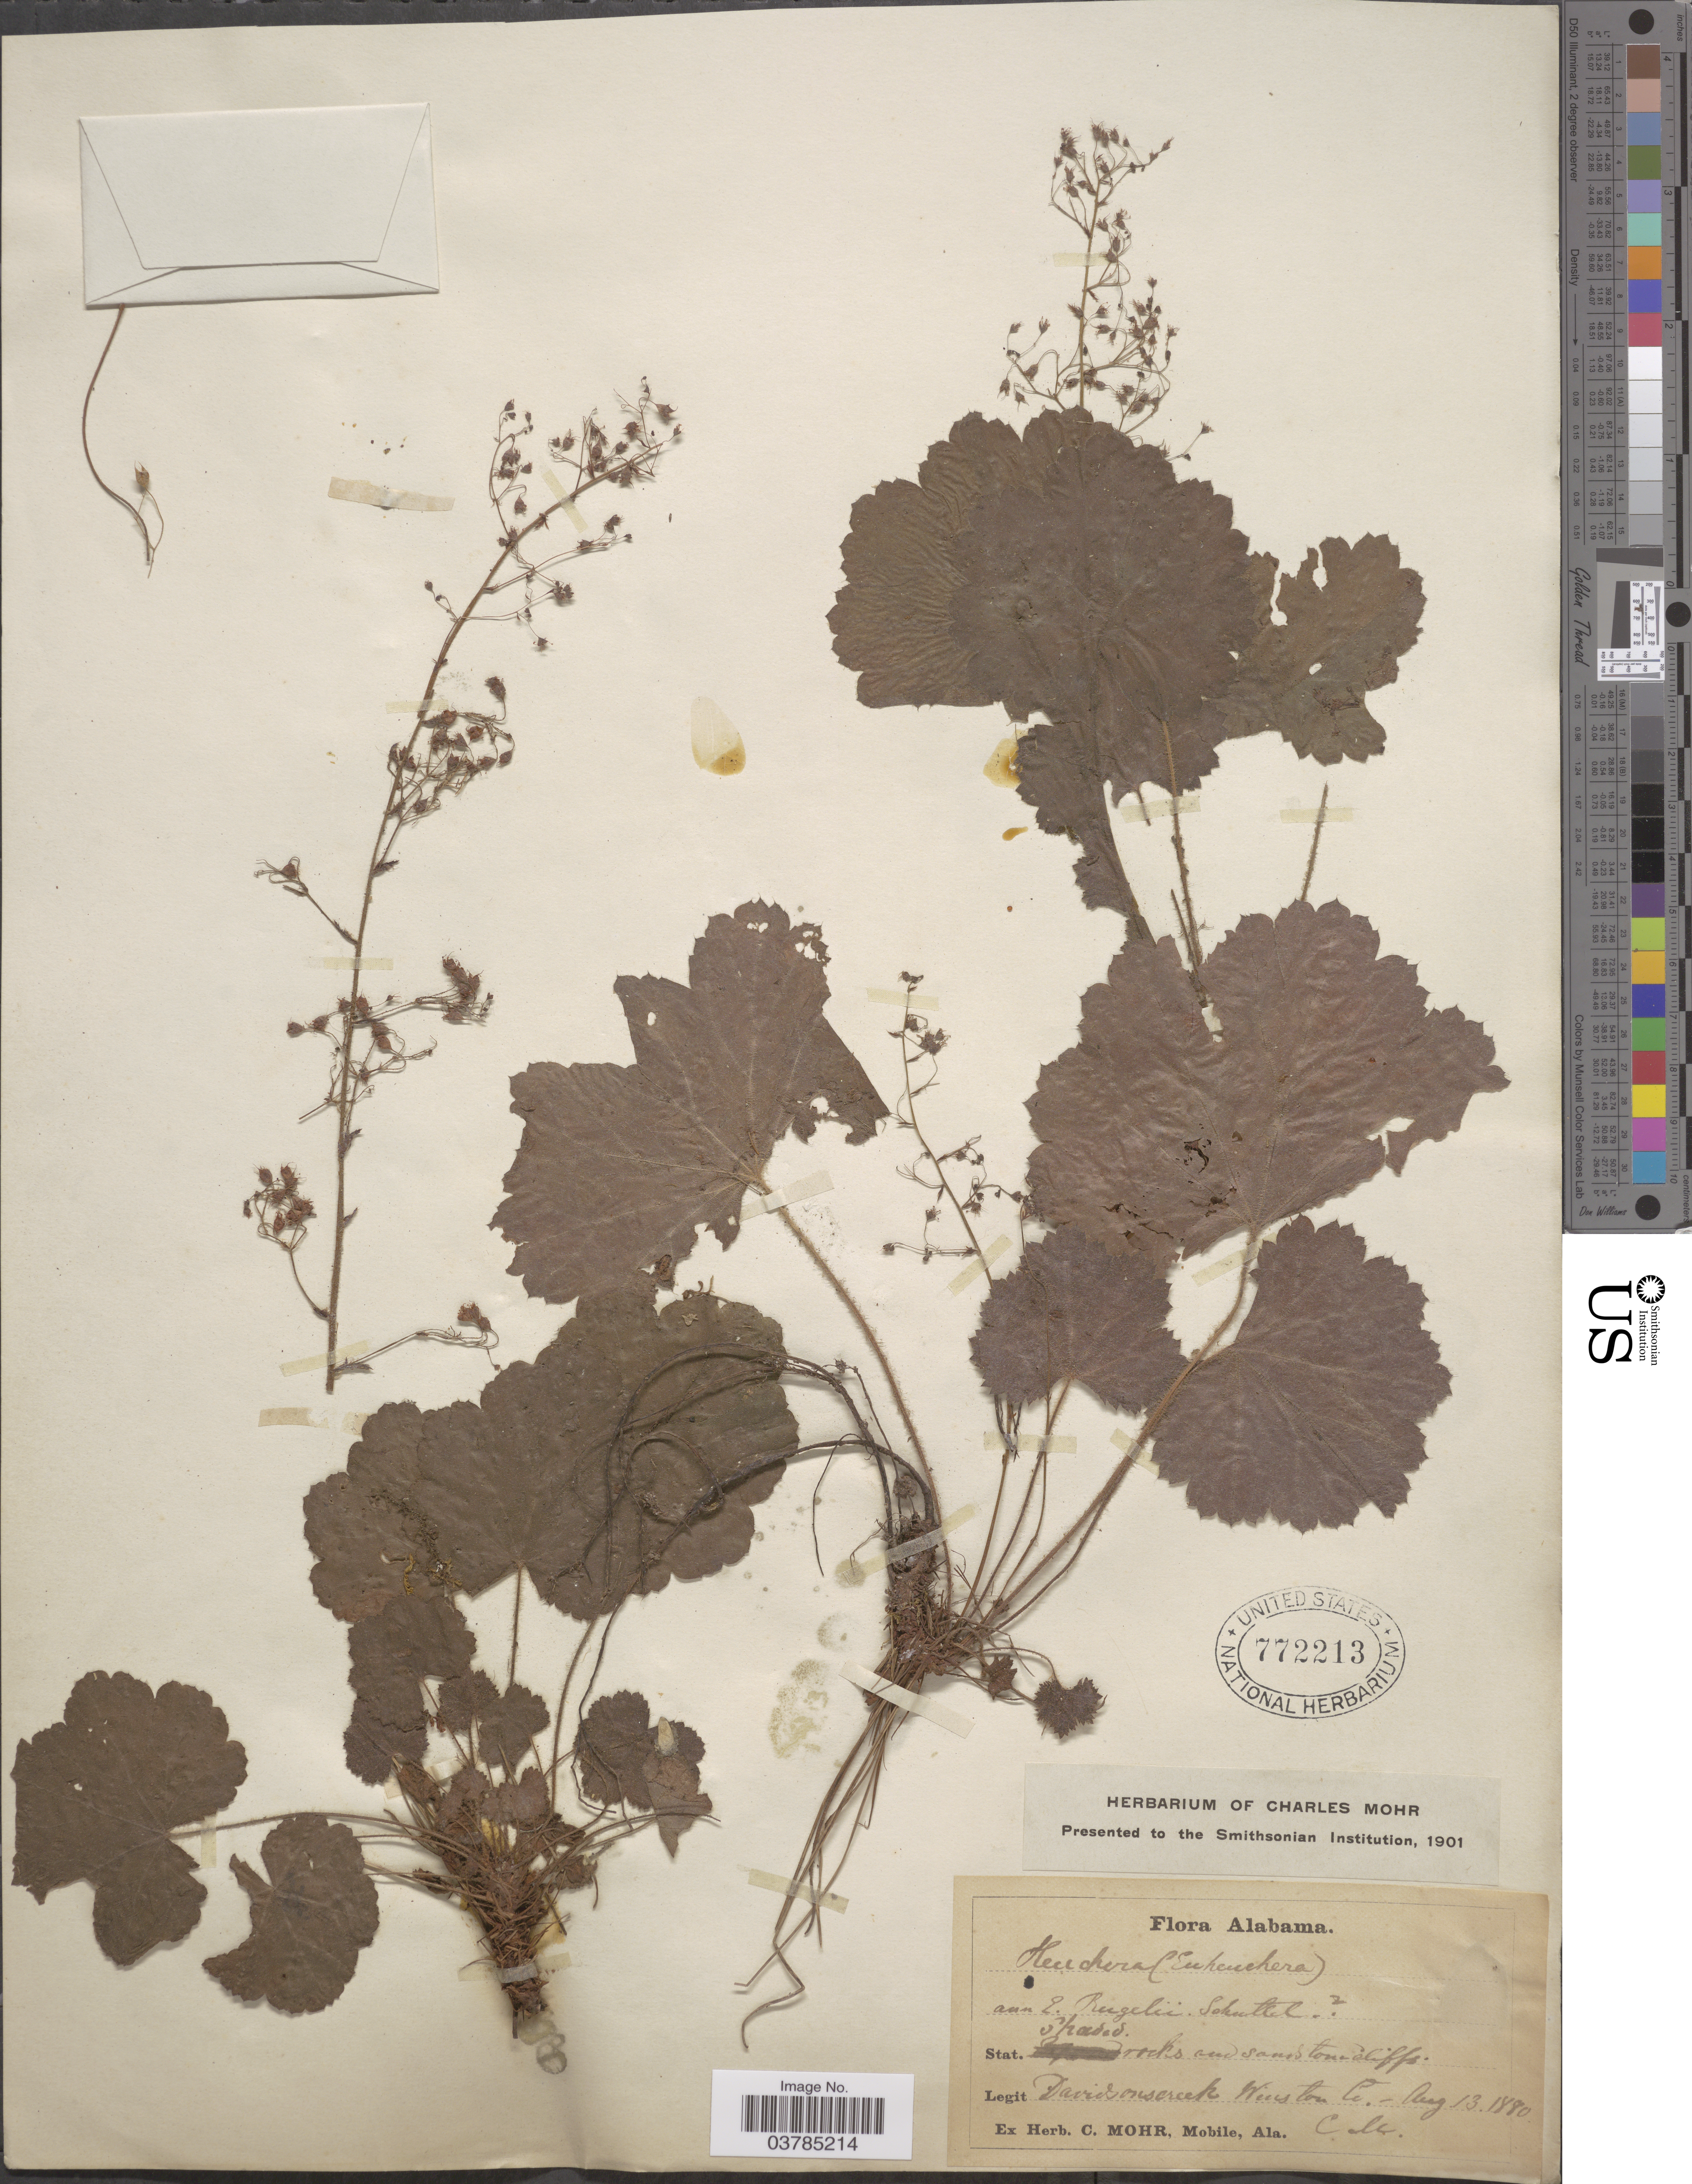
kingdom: Plantae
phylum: Tracheophyta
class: Magnoliopsida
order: Saxifragales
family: Saxifragaceae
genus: Heuchera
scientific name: Heuchera rugelii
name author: Shuttlew. ex Kunze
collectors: Mohr, C. T. (herbarium)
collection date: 1880-08-13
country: United States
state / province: Alabama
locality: Davids on creek Winston Co.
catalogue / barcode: US 772213